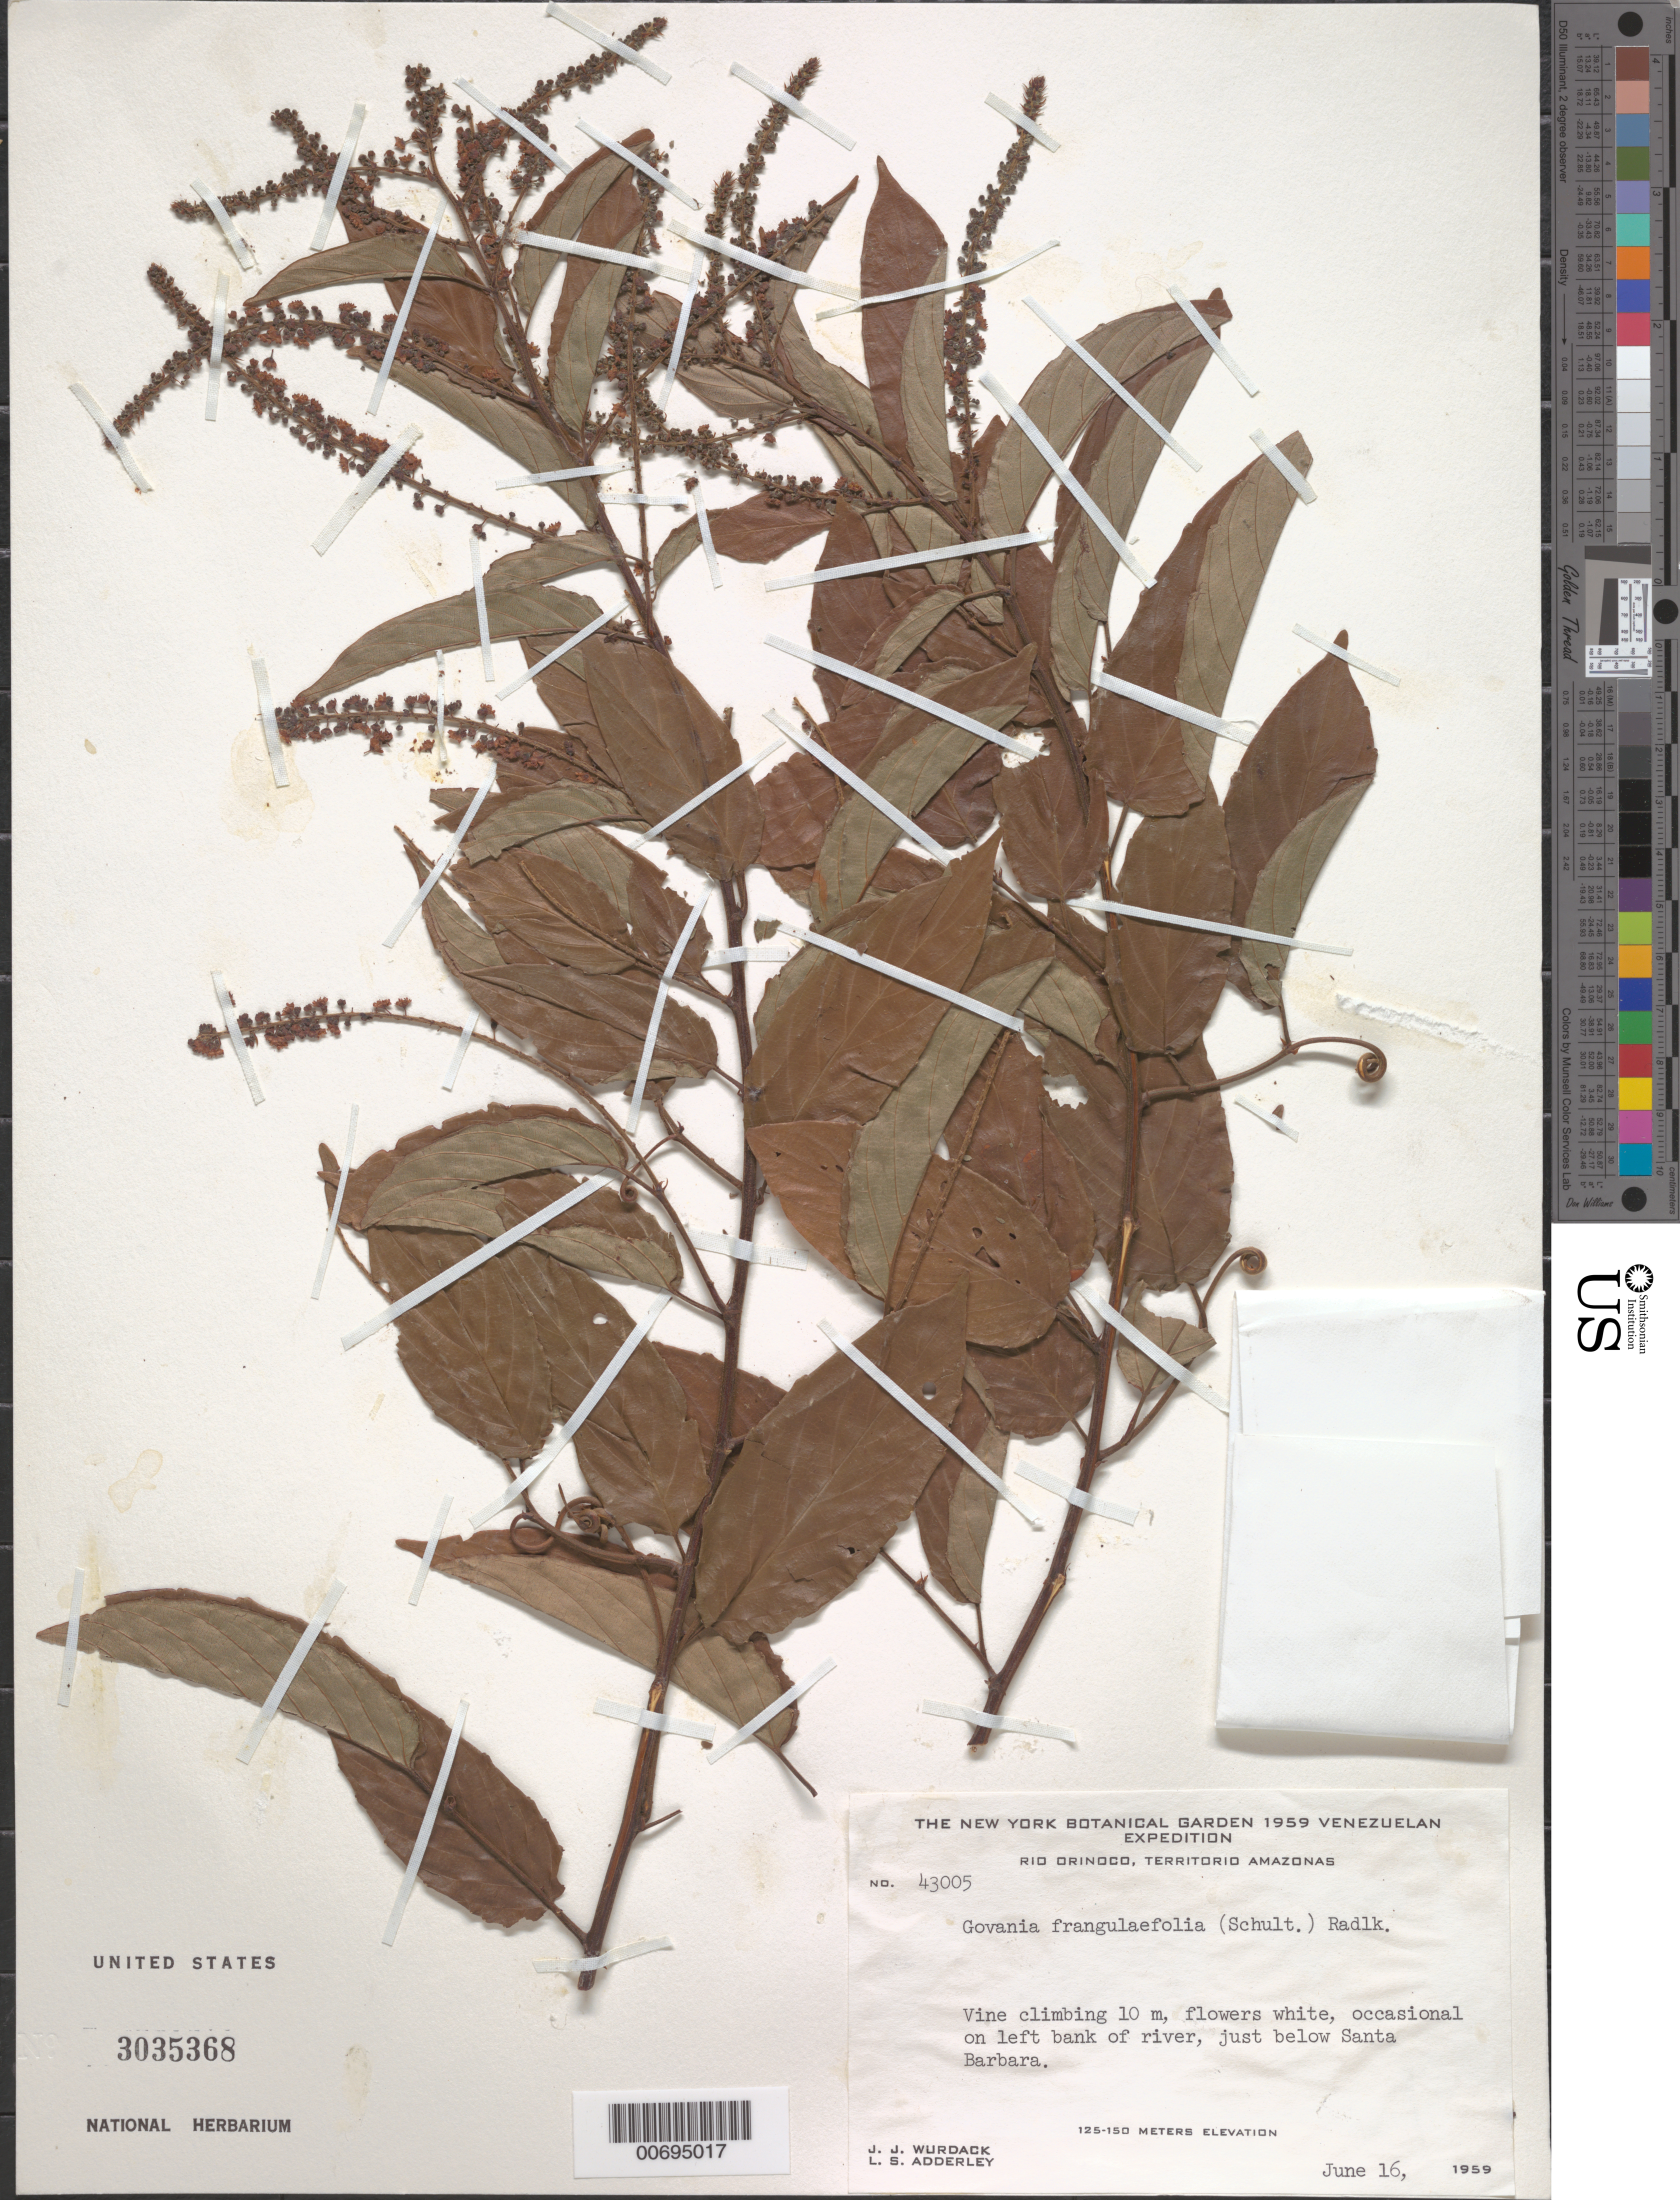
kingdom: Plantae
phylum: Tracheophyta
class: Magnoliopsida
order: Rosales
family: Rhamnaceae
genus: Gouania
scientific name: Gouania frangulifolia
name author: (Willd. ex Roem. & Schult.) Radlk.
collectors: J. J. Wurdack & L. S. Adderley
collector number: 43005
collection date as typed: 16-Jun-59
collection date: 1959-06-16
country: Venezuela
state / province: Amazonas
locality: Santa Barbara, just below; left bank of Río Orinoco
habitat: Riverbank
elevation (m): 125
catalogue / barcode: US 3035368